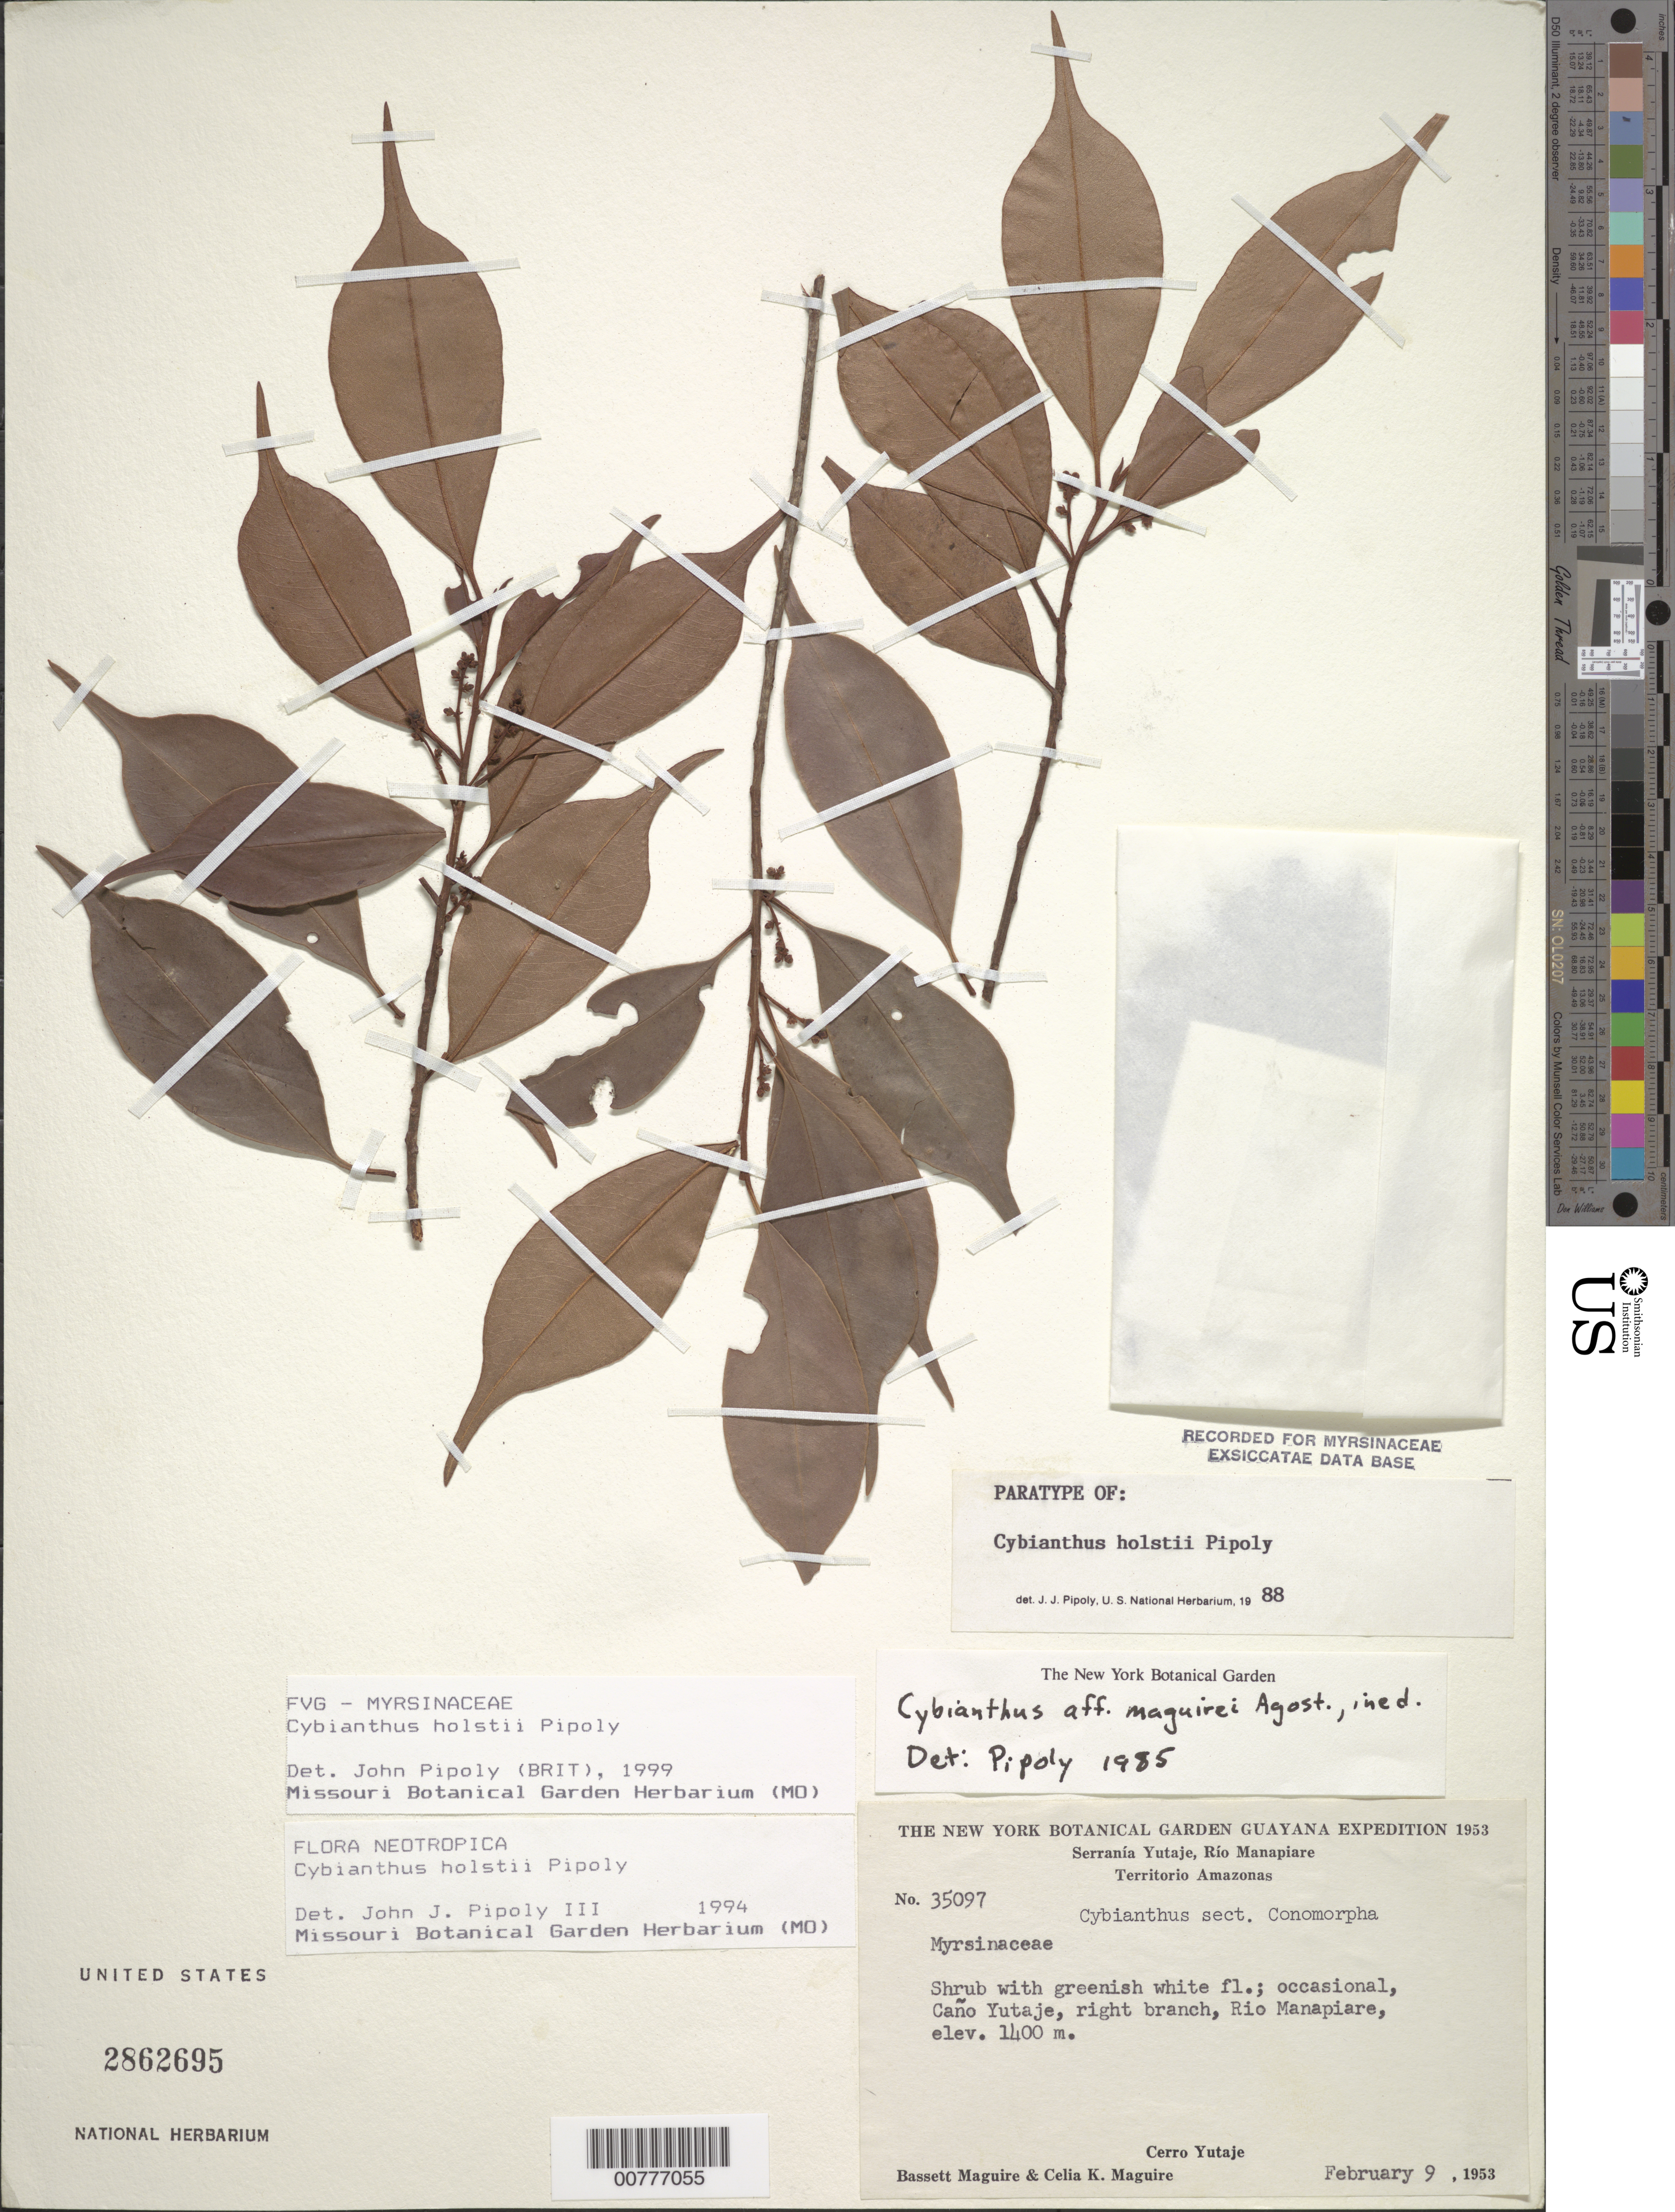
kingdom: Plantae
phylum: Tracheophyta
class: Magnoliopsida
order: Ericales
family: Primulaceae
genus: Cybianthus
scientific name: Cybianthus holstii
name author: Pipoly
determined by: Pipoly, J. J., III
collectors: B. Maguire & C. K. Maguire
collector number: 35097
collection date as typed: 9-Feb-53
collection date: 1953-02-09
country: Venezuela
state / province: Amazonas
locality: Serranía Yutajé, Caño Yutajé, Río Manapiare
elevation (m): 1400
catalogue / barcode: US 2862695